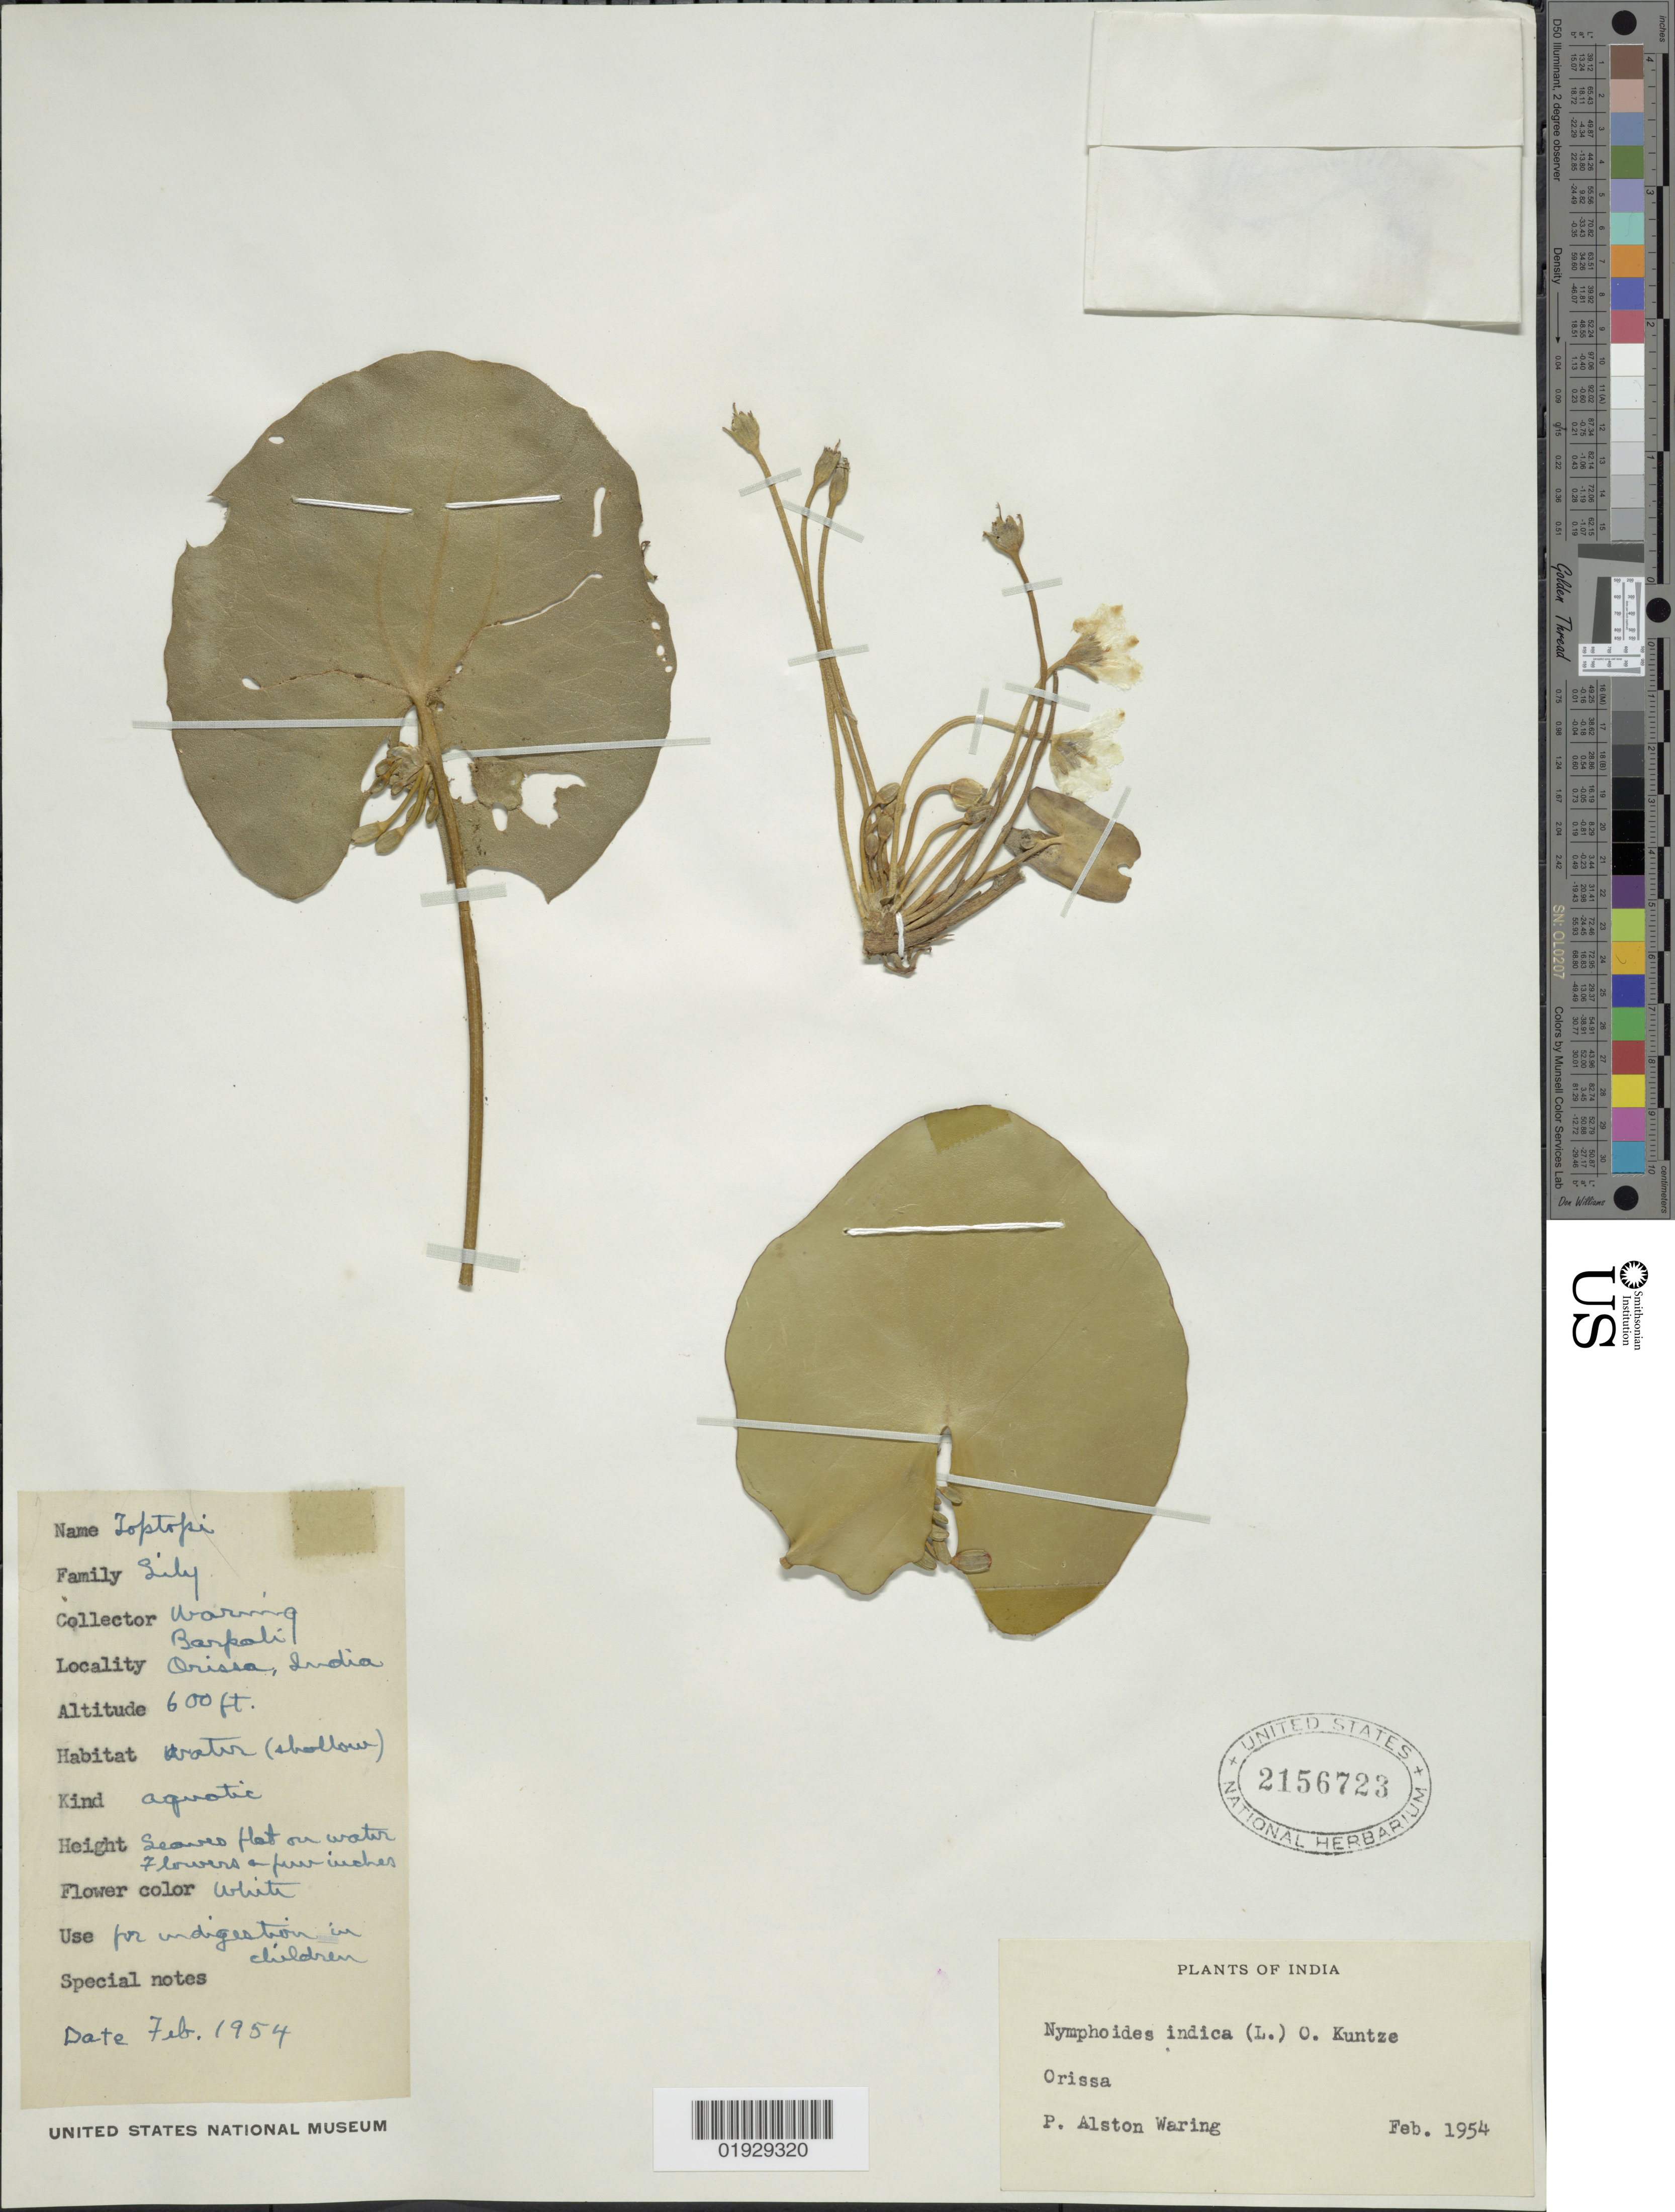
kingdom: Plantae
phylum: Tracheophyta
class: Magnoliopsida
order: Asterales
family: Menyanthaceae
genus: Nymphoides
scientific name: Nymphoides indica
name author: (L.) Kuntze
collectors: P. Waring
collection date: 1954-02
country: India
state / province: Orissa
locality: Barpali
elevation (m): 183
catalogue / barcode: US 2156723